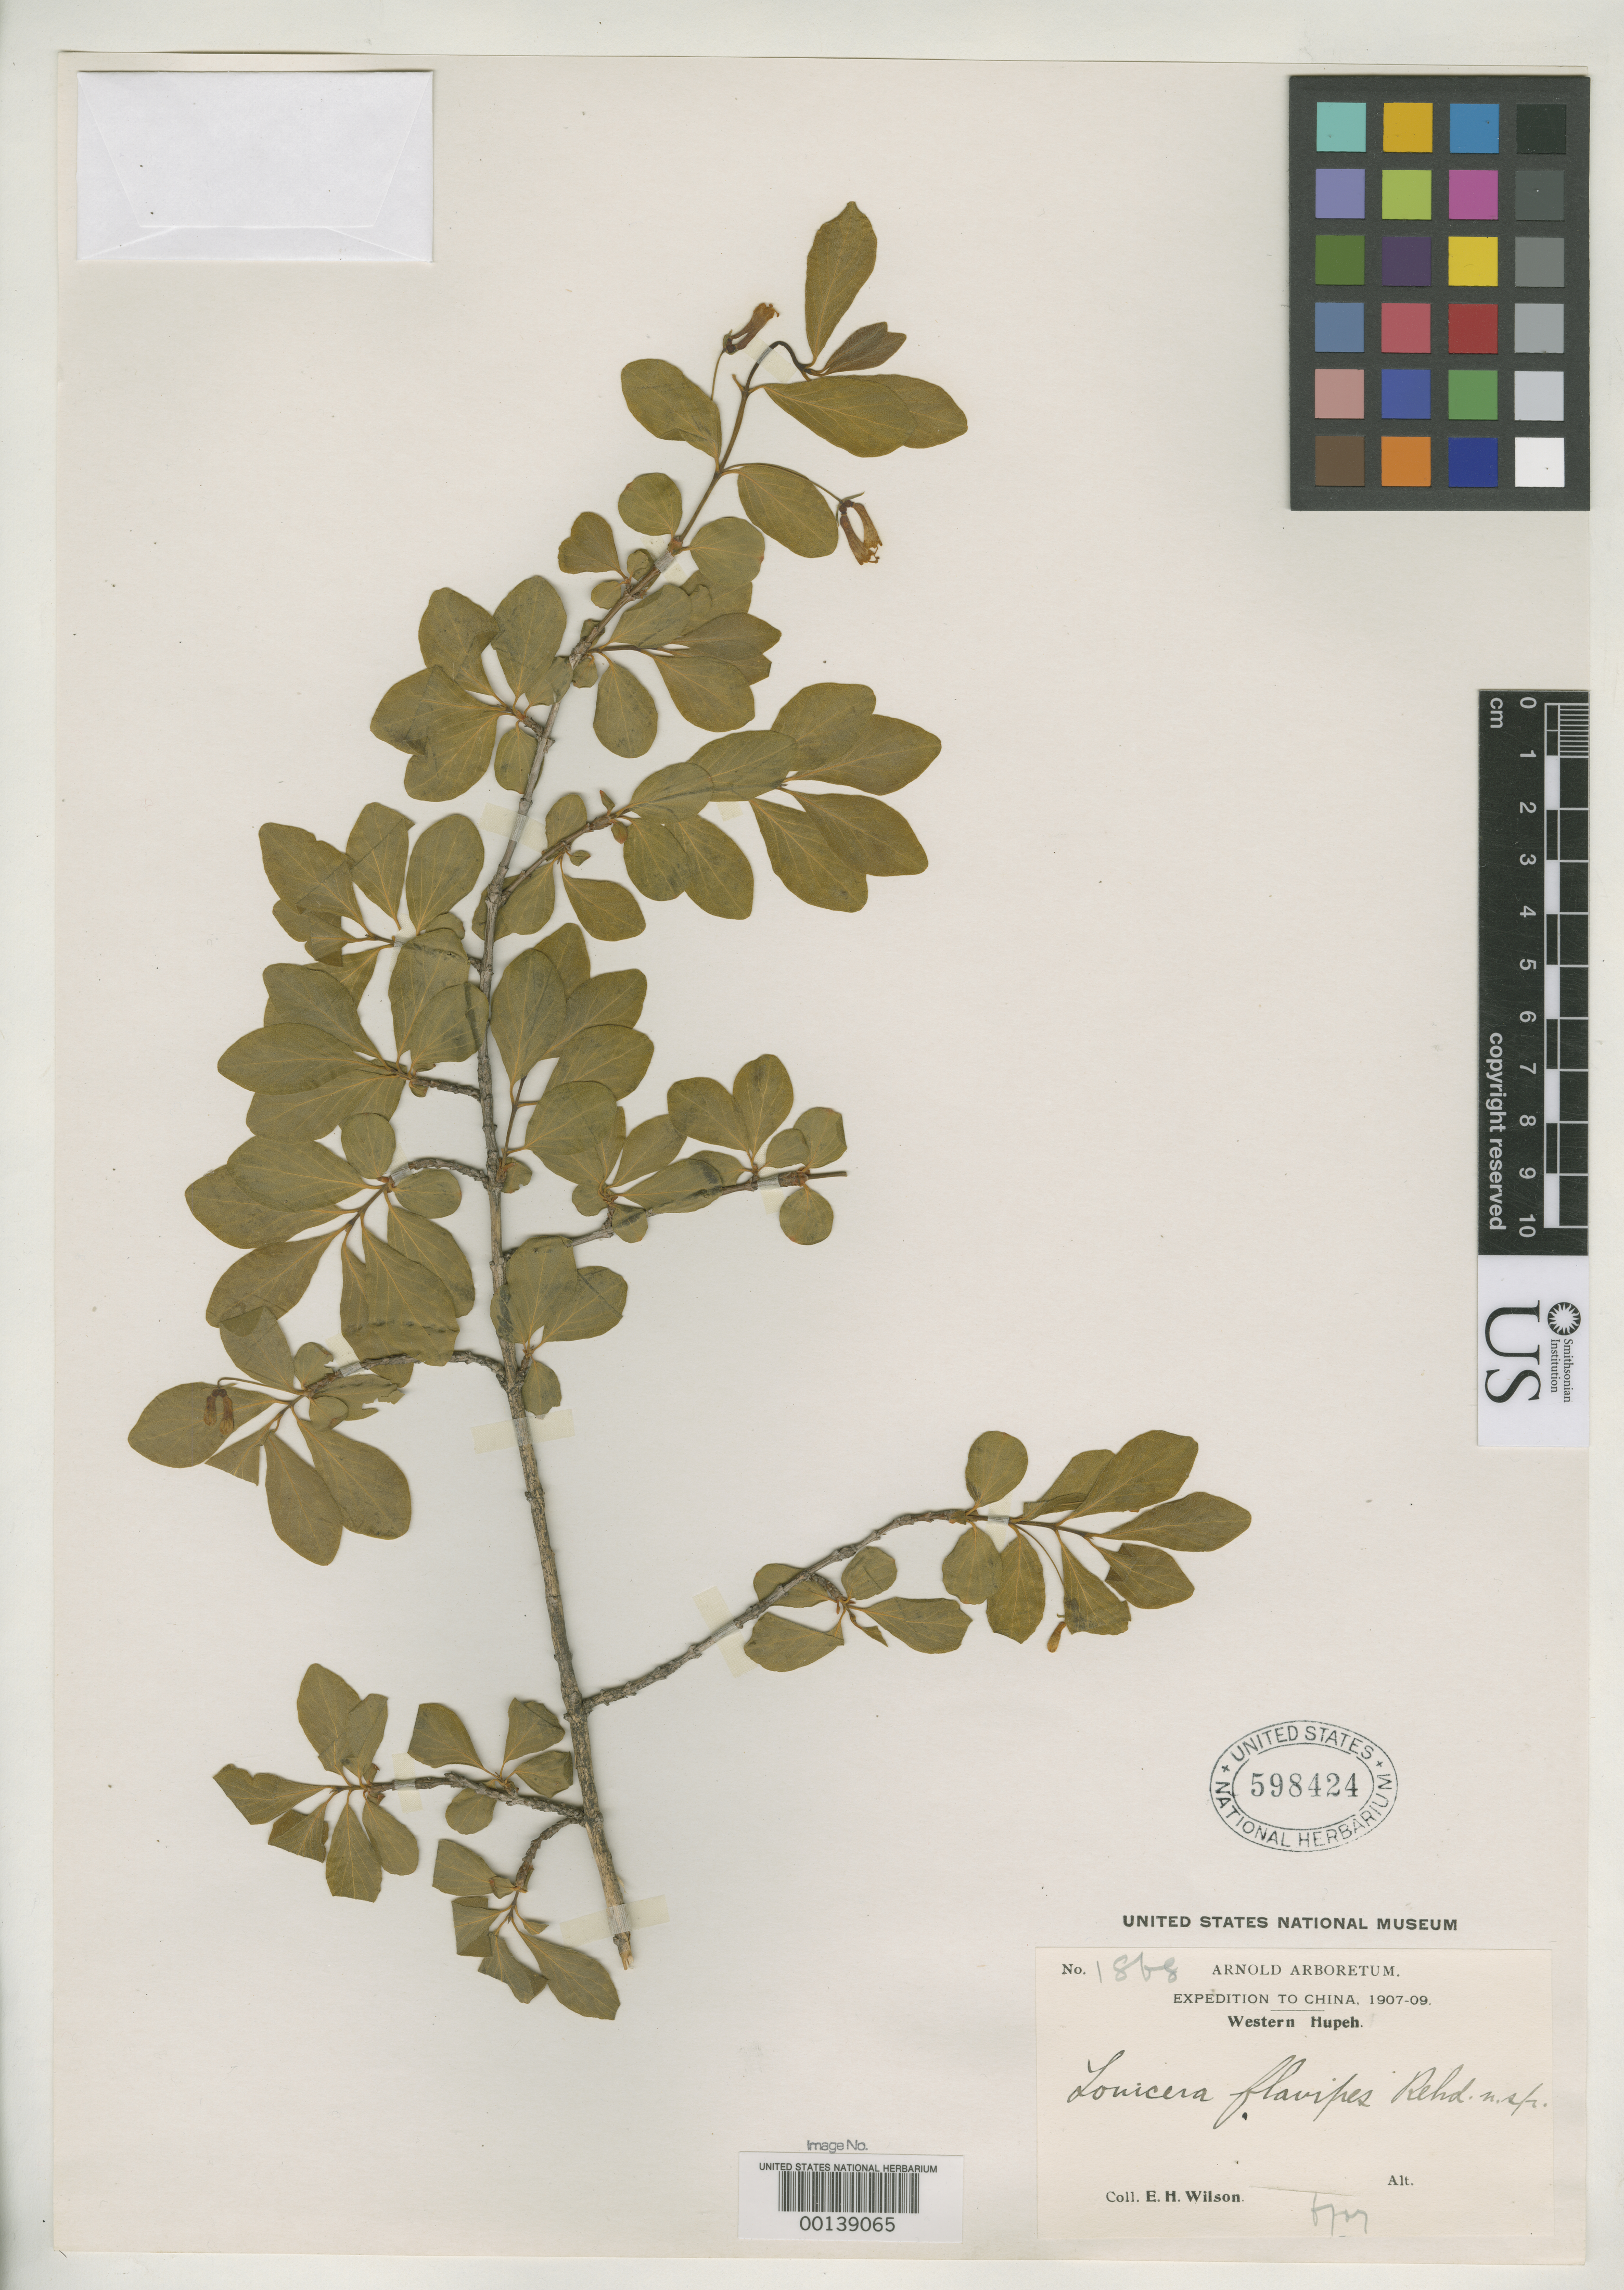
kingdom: Plantae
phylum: Tracheophyta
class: Magnoliopsida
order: Dipsacales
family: Caprifoliaceae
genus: Lonicera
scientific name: Lonicera flavipes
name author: Rehder in Sarg.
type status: Isotype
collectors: E. H. Wilson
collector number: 1868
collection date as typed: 05 Jun 1908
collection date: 1908-06-05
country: China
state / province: Hubei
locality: Wen-tsao Mts., Hsing-shan Hsien.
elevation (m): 2300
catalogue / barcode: US 598424